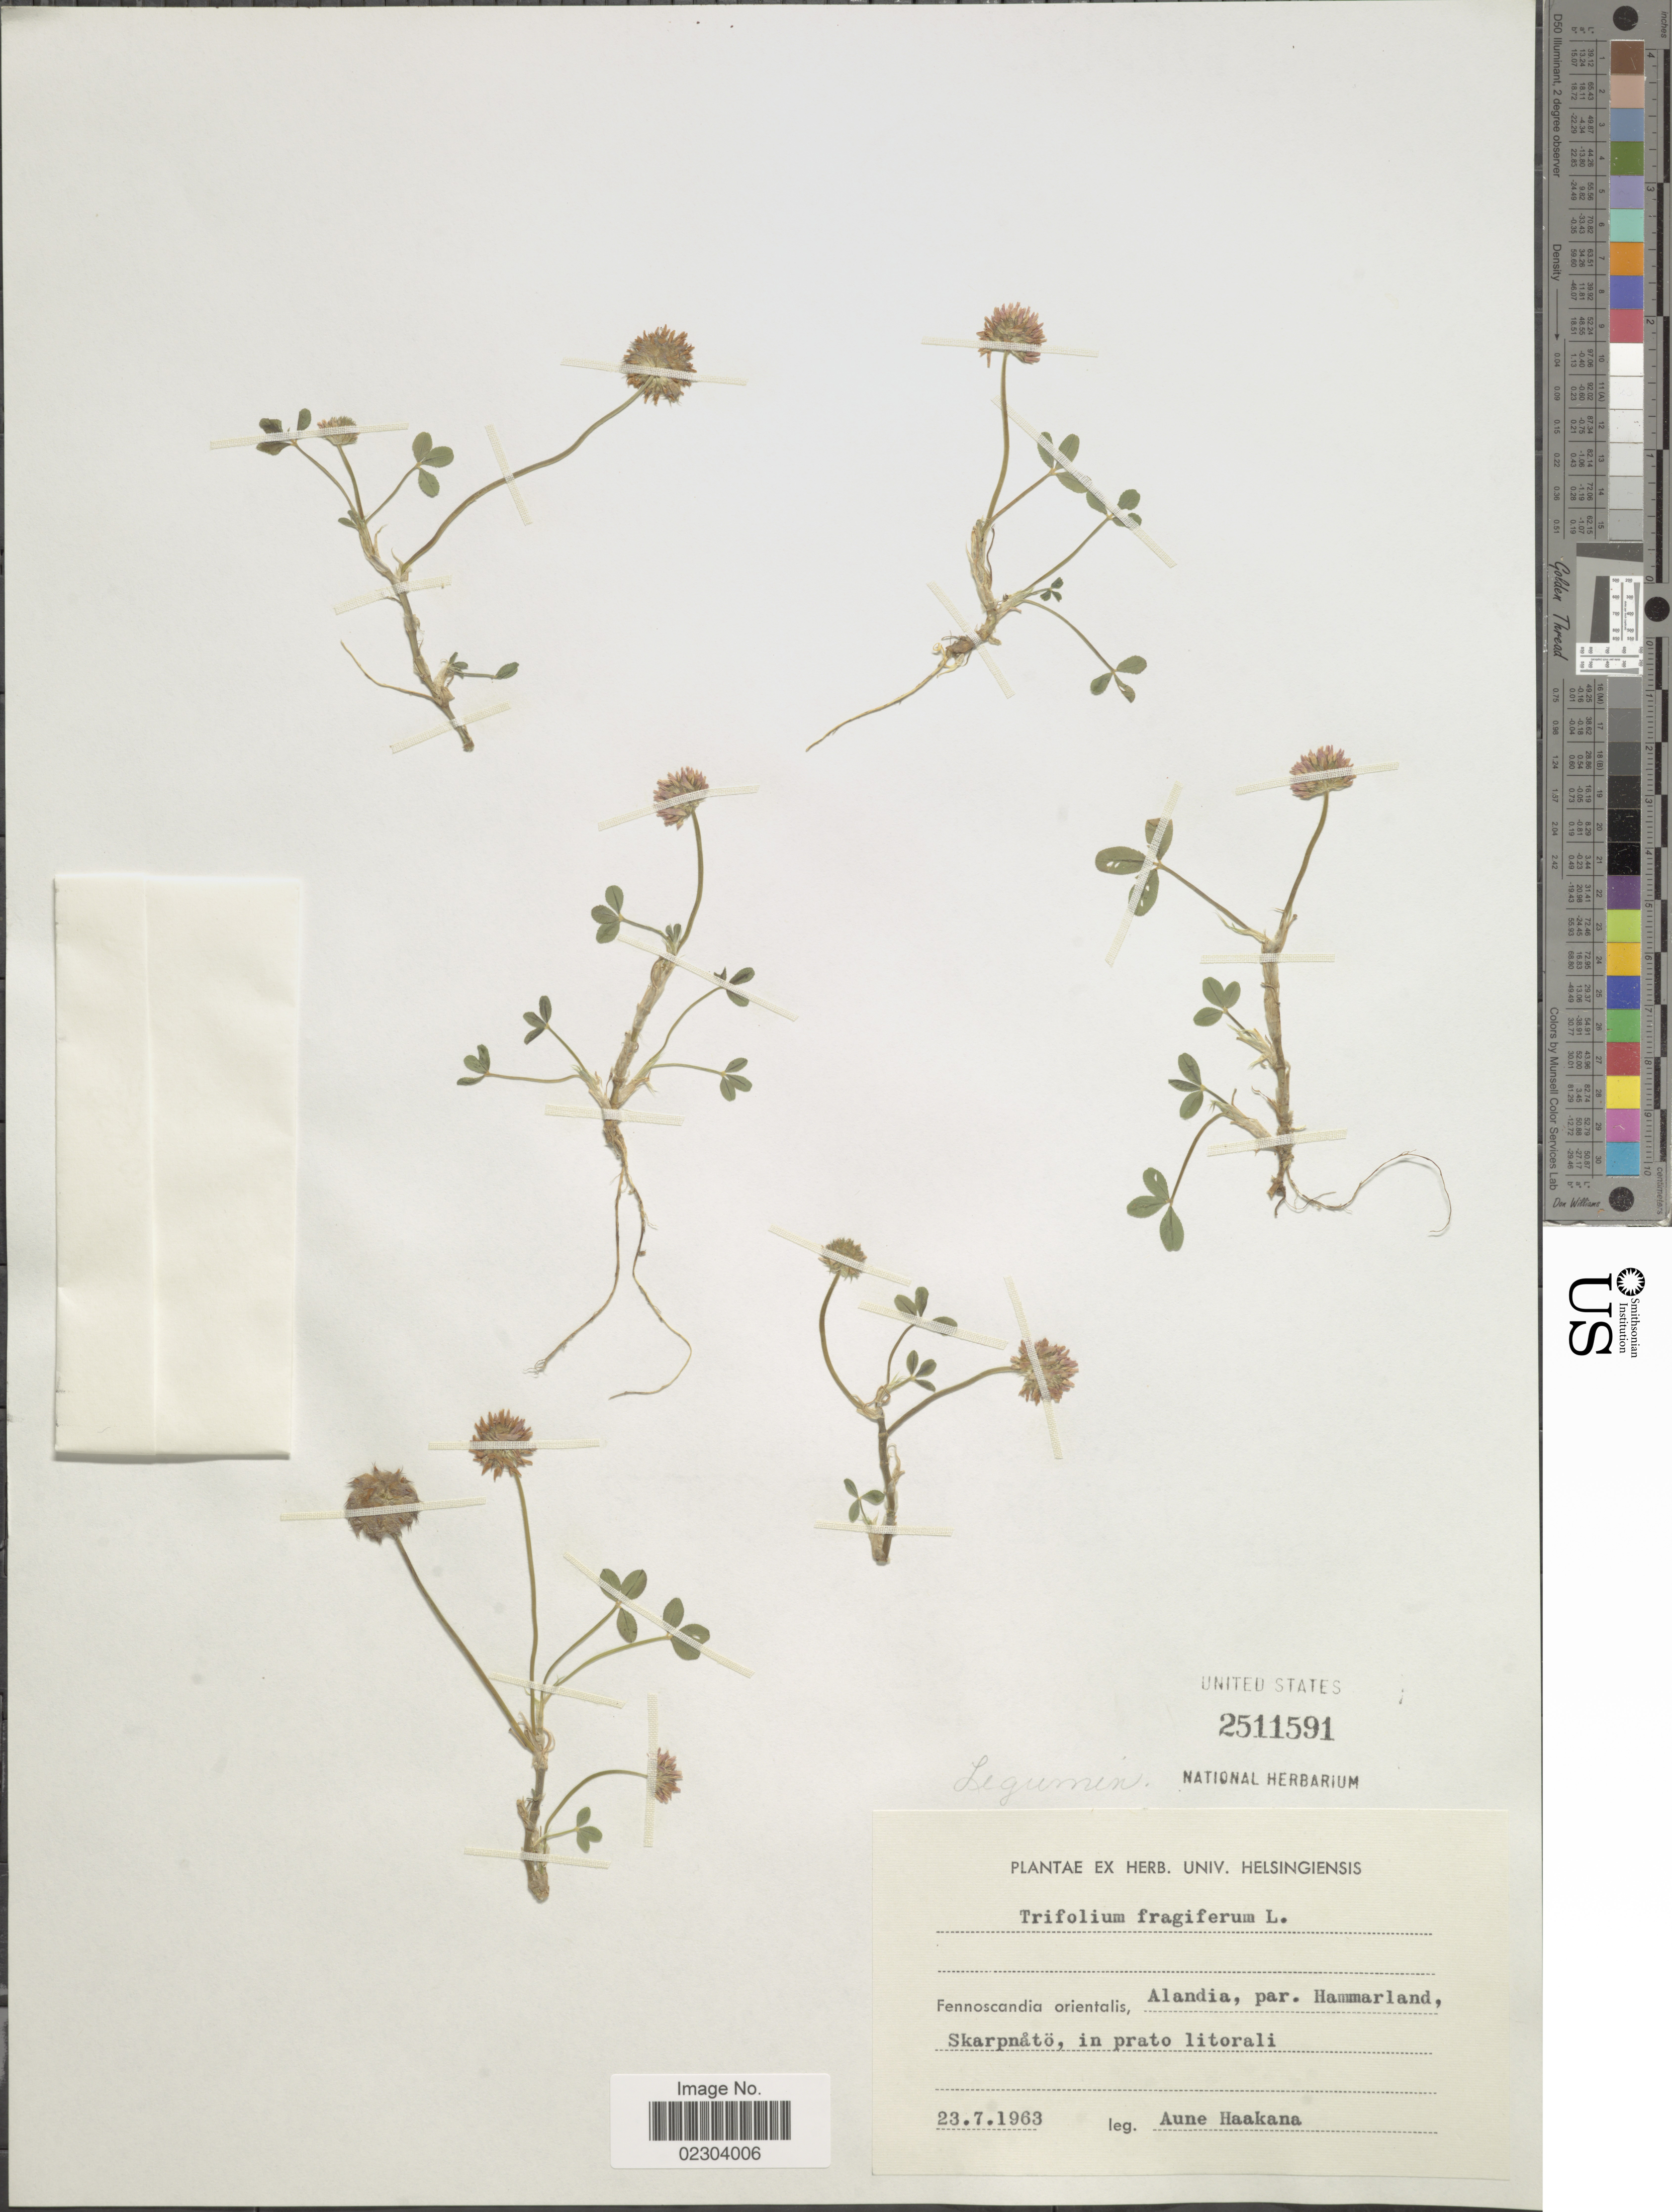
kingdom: Plantae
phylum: Tracheophyta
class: Magnoliopsida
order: Fabales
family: Fabaceae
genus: Trifolium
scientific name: Trifolium fragiferum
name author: L.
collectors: A. Haakana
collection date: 1963-07-23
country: Finland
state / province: Ahvenanmaa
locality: Fennoscandia orientalis, Alandia, par. Hammarland, Skarpnato, in prato litorali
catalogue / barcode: US 2511591